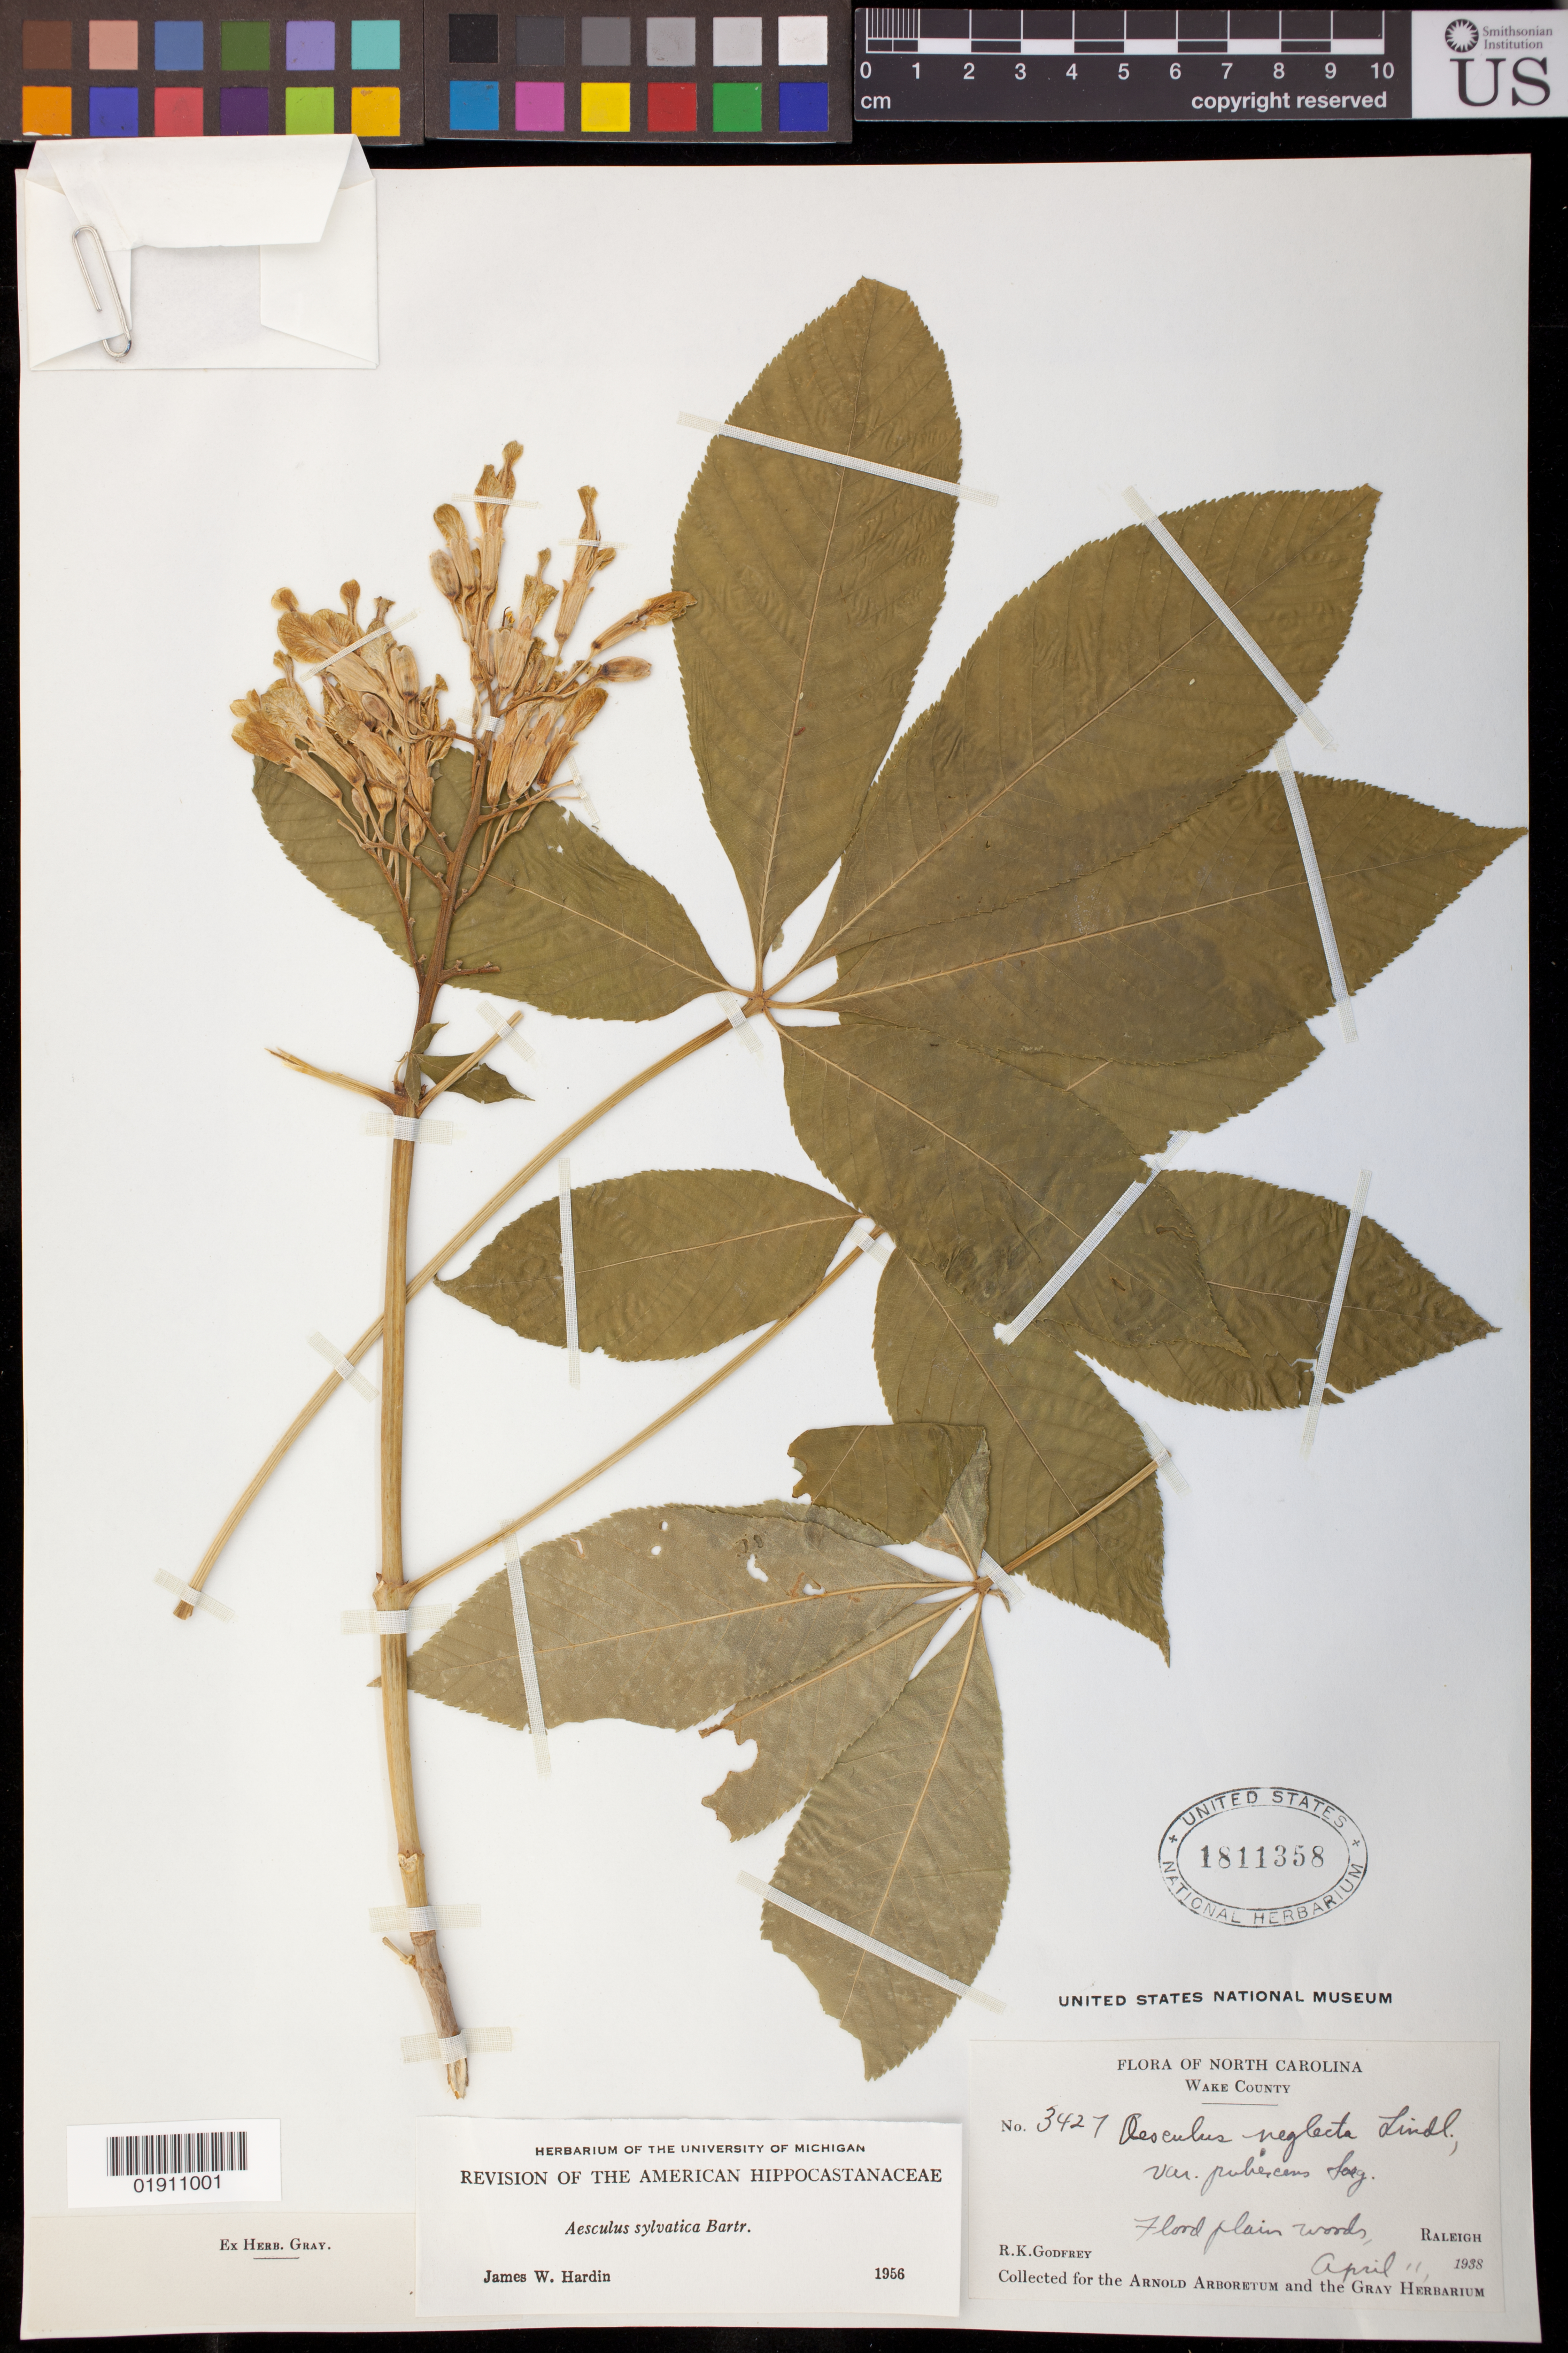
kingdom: Plantae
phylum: Tracheophyta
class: Magnoliopsida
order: Sapindales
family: Sapindaceae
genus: Aesculus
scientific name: Aesculus sylvatica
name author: W. Bartram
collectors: R. K. Godfrey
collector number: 3427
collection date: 1938-04-11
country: United States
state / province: North Carolina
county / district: Wake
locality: Raleigh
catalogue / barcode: US 1811358